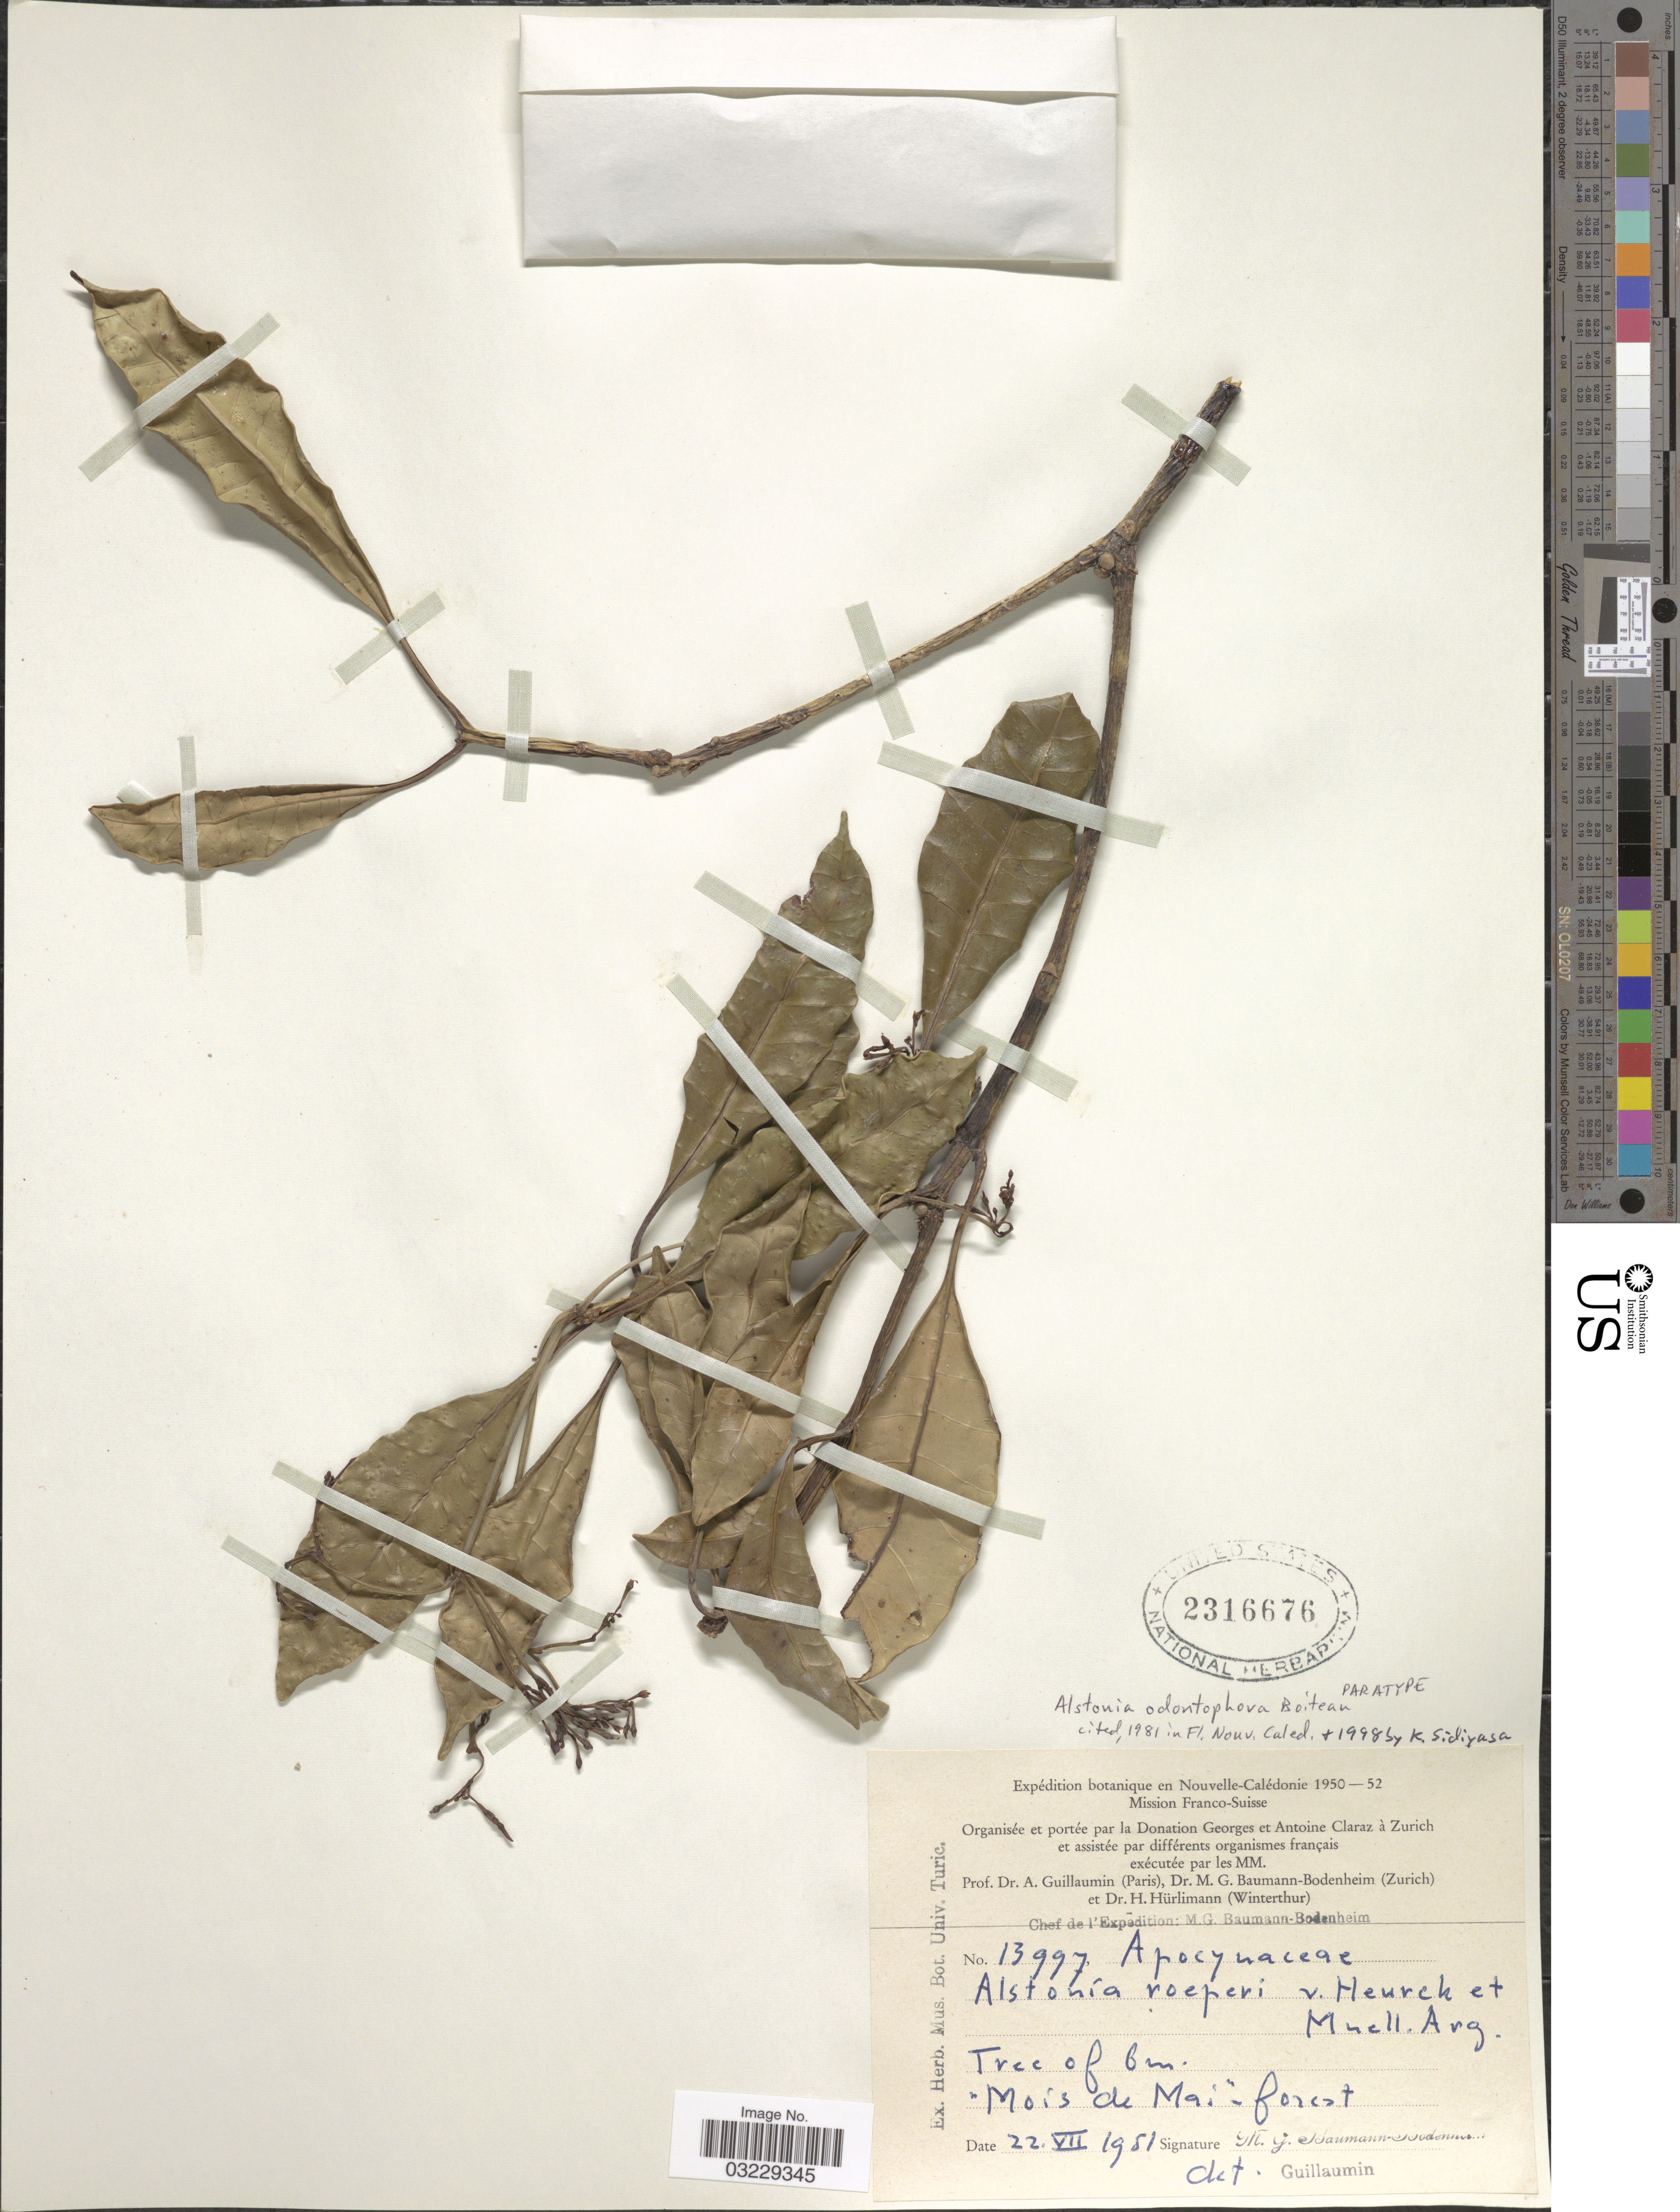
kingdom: Plantae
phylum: Tracheophyta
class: Magnoliopsida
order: Gentianales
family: Apocynaceae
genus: Alstonia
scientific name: Alstonia odontophora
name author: Boiteau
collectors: M. G. Baumann-Bodenheim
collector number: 13997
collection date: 1951-07-22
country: New Caledonia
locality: Mois de Mai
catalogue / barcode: US 2316676